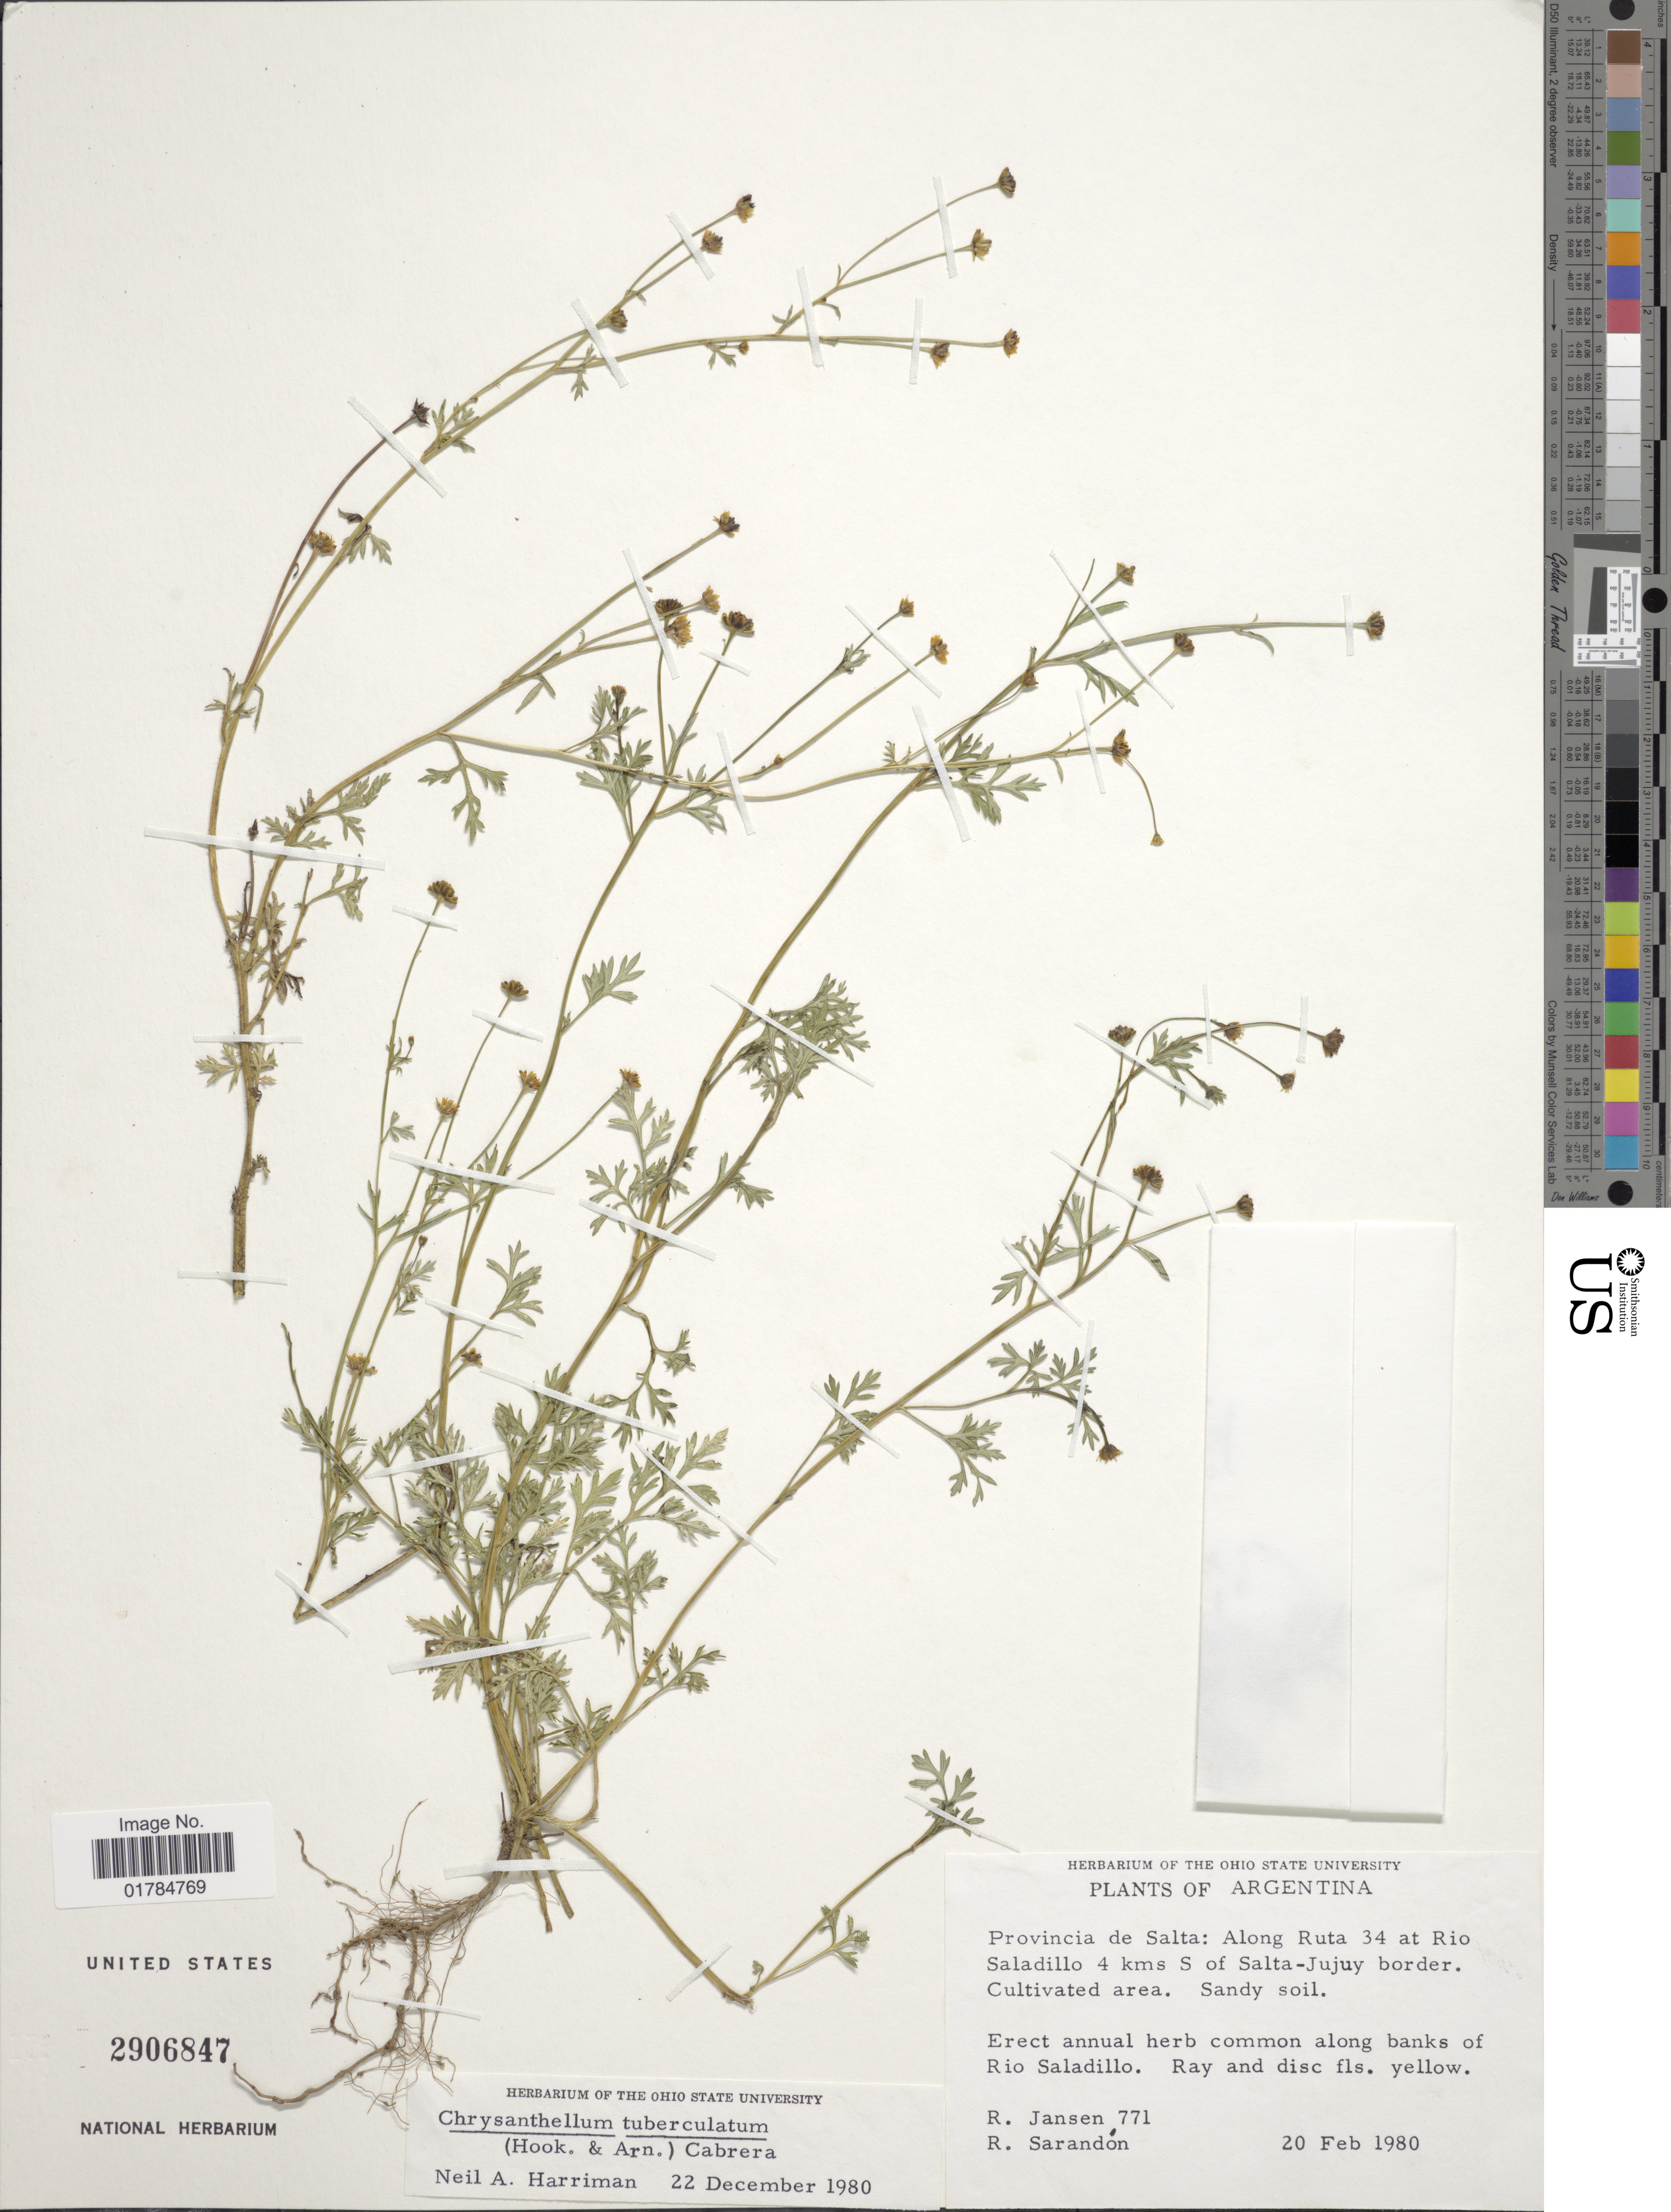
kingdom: Plantae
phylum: Tracheophyta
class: Magnoliopsida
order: Asterales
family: Asteraceae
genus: Chrysanthellum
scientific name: Chrysanthellum tuberculatum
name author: (Hook. & Arn.) Cabrera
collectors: R. K. Jansen & R. Sarandon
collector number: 771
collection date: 1980-02-20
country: Argentina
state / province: Salta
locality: Along Ruta 34 at Rio Saladillo 4 kms S of Salta-Jujuy border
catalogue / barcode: US 2906847